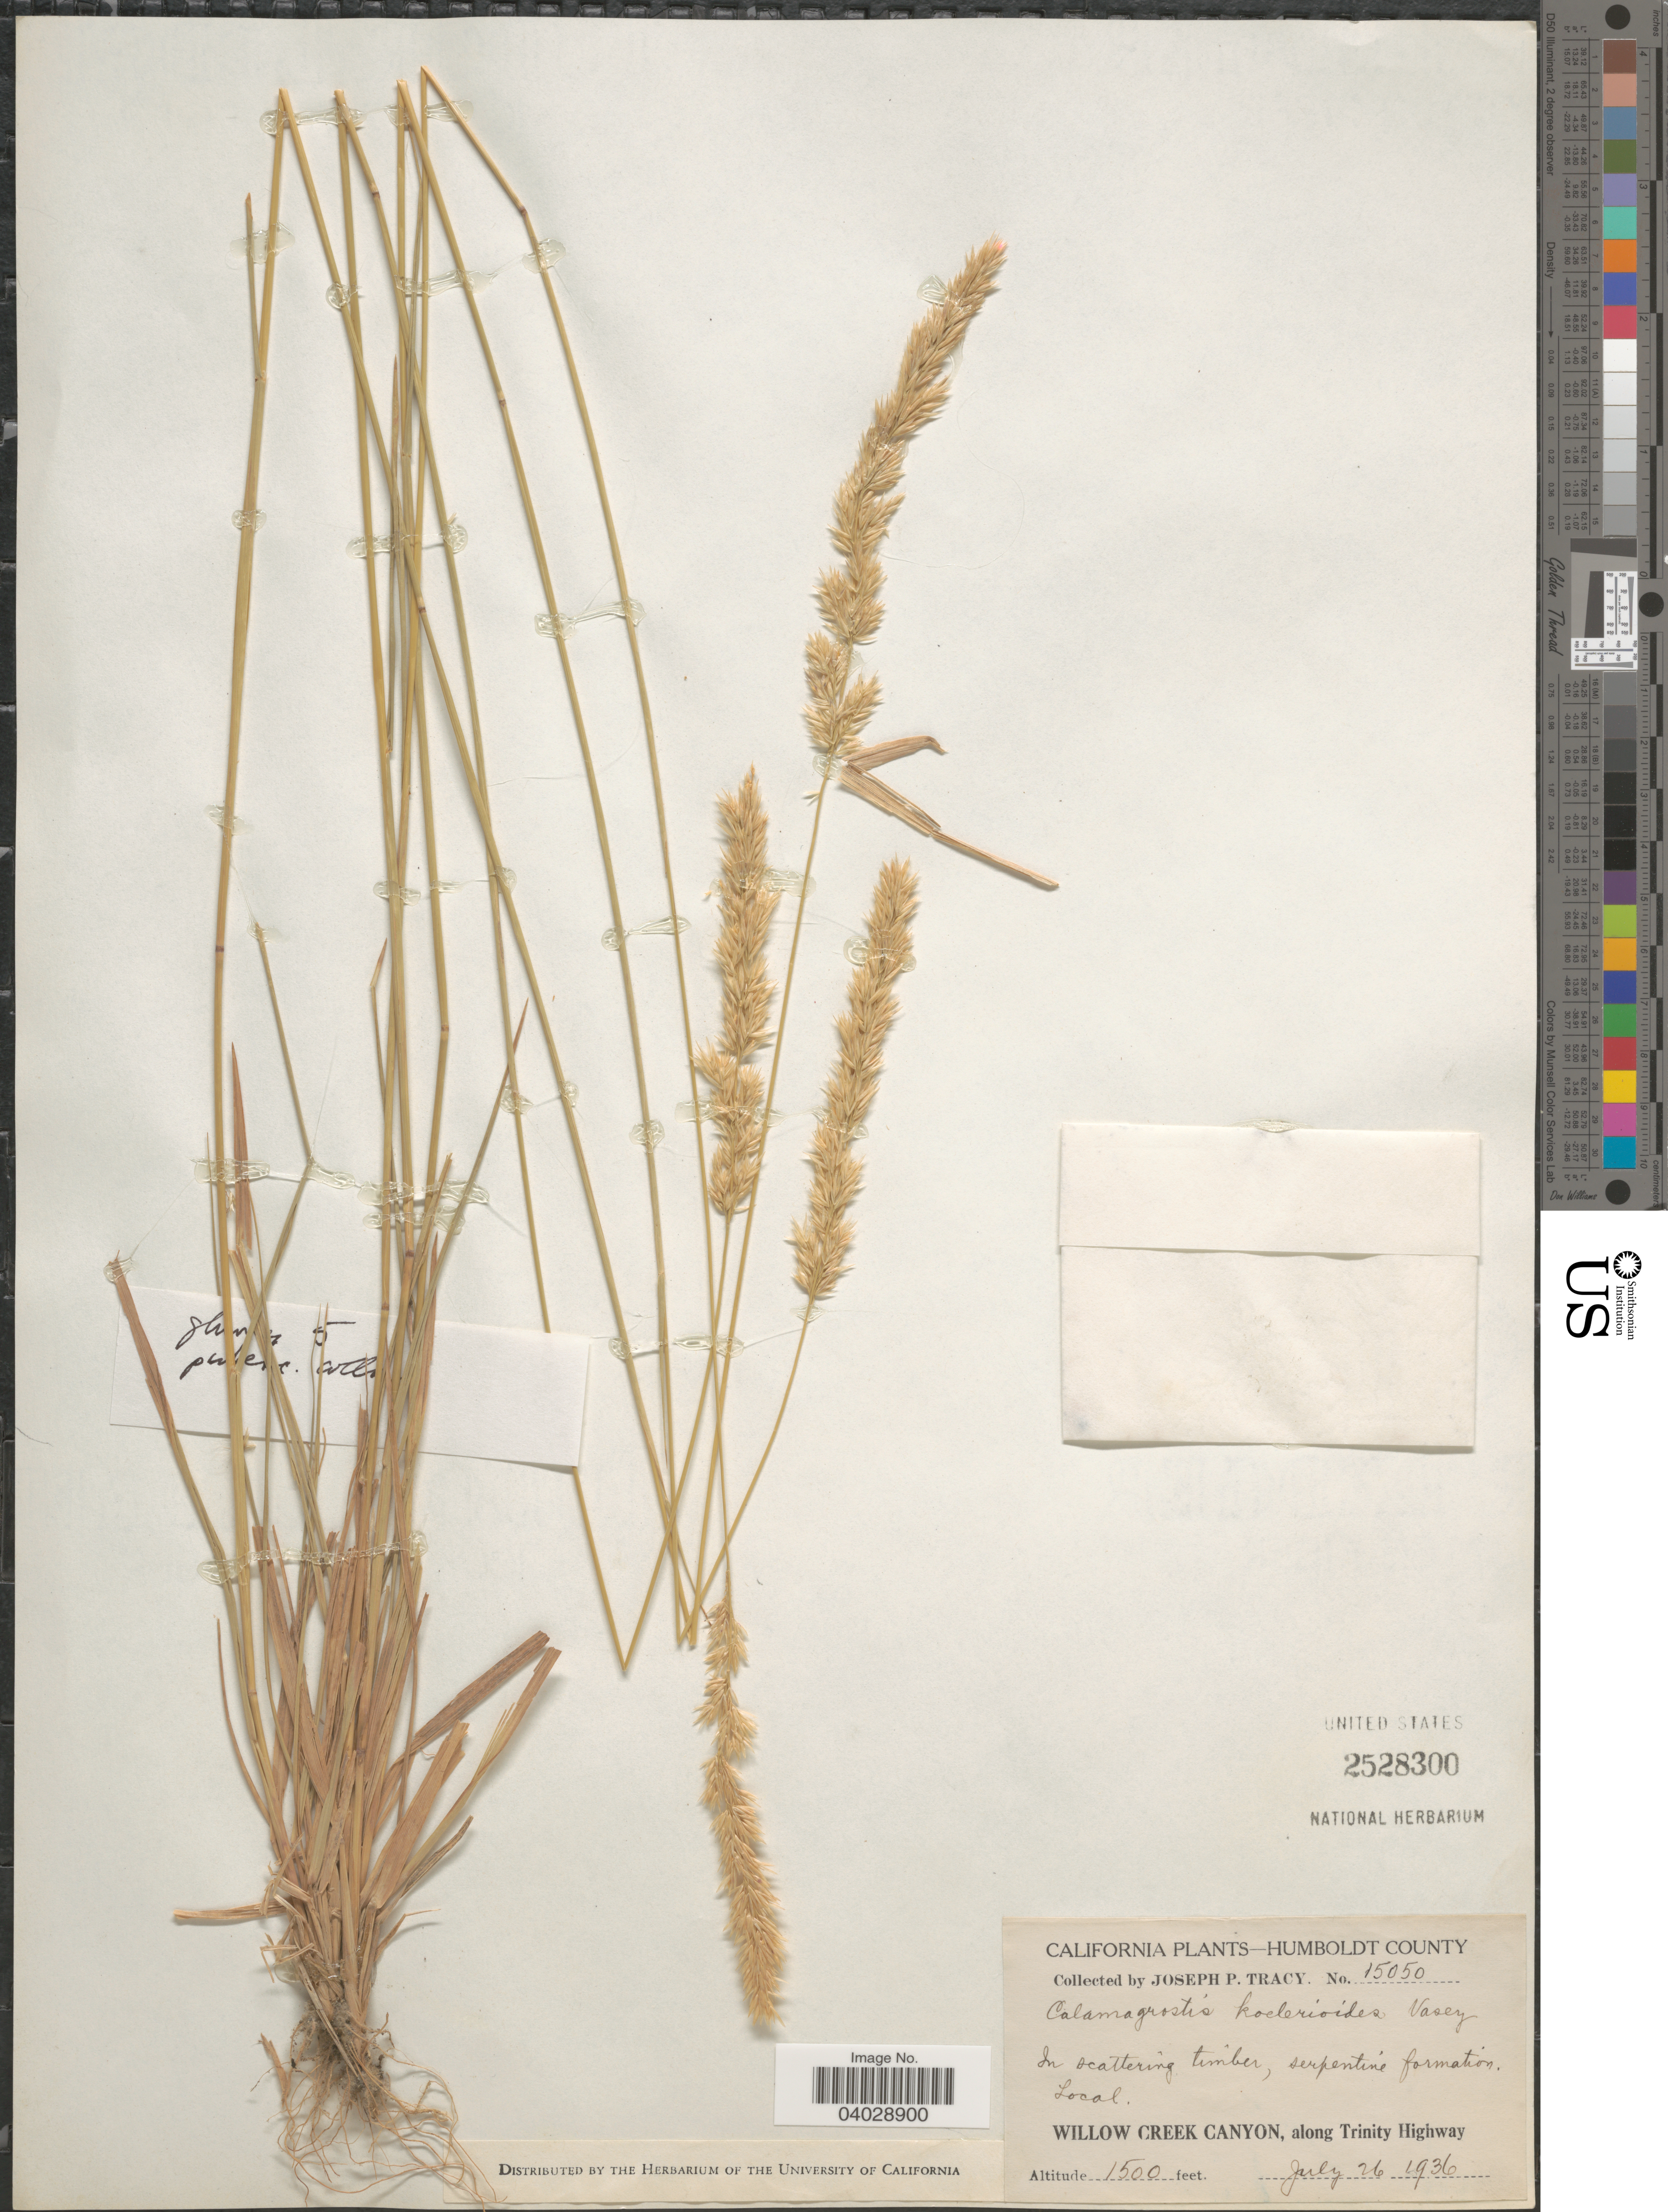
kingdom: Plantae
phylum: Tracheophyta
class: Liliopsida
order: Poales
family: Poaceae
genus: Calamagrostis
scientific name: Calamagrostis koelerioides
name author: Vasey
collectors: J. Tracy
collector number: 15050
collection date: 1936-07-26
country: United States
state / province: California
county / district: Humboldt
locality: Humboldt County. In scattering timber, serpentine formation. Willow Creek Canyon, along Trinity Highway.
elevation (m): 457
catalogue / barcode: US 2528300